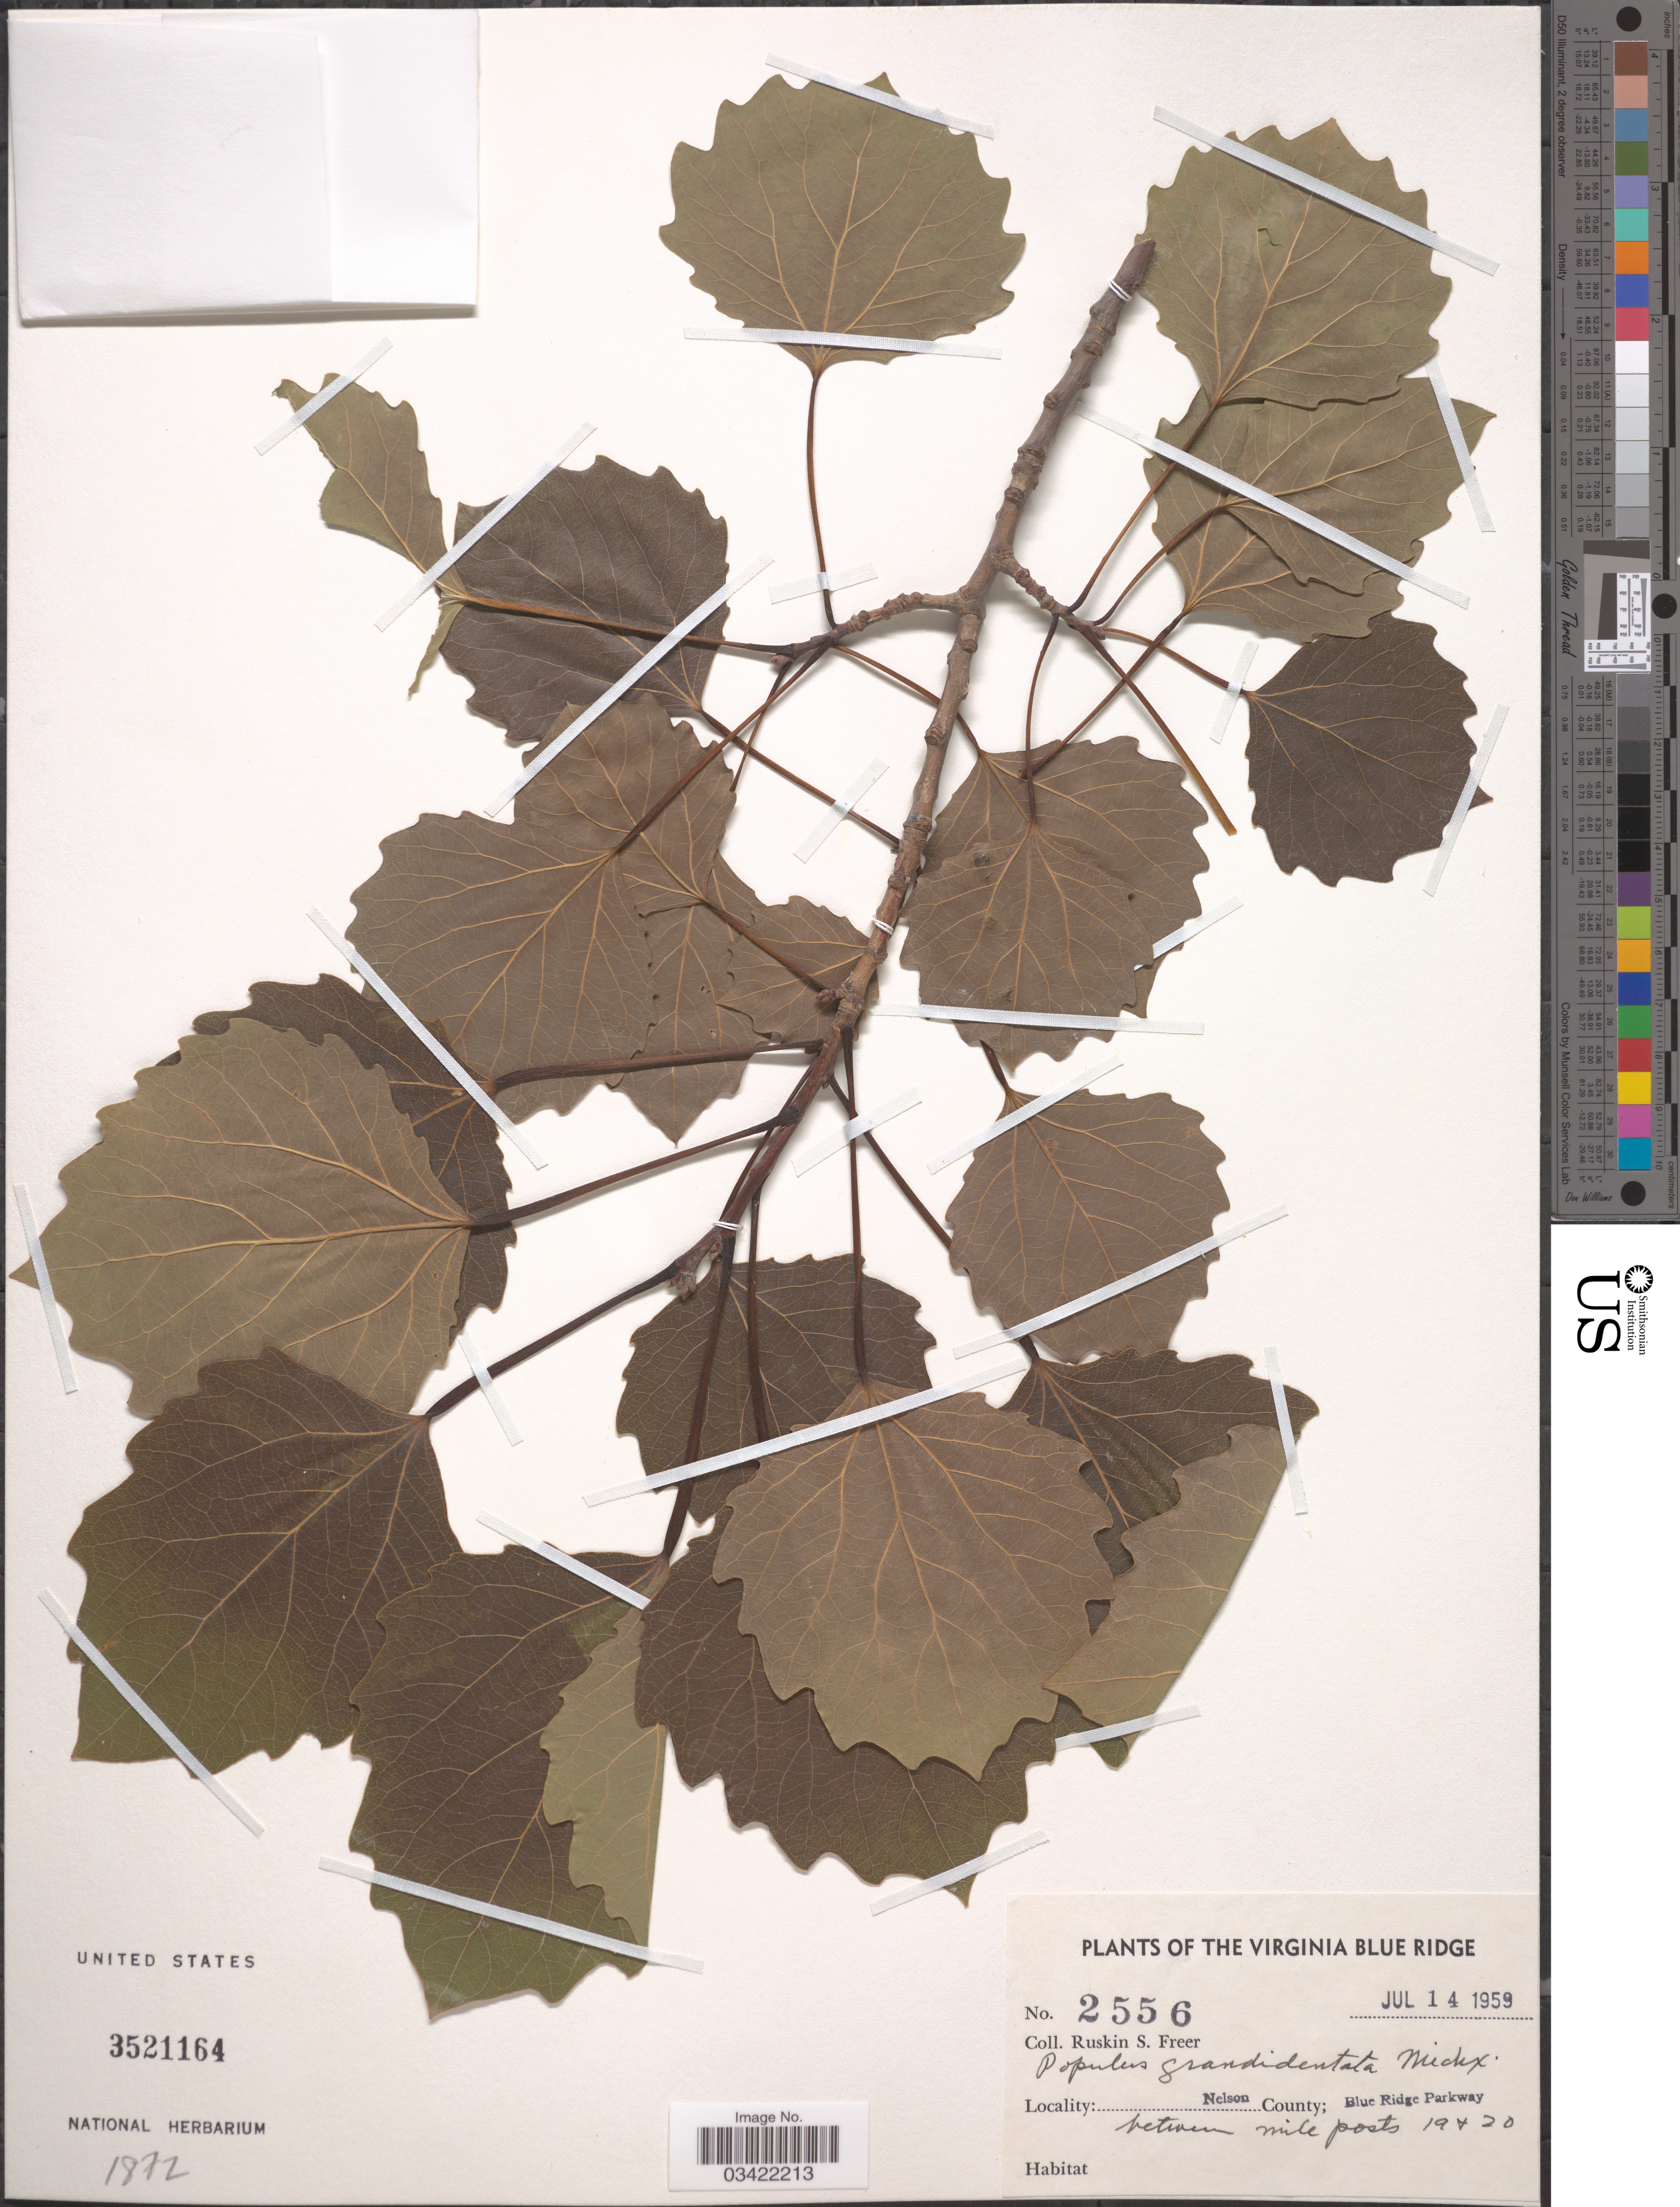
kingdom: Plantae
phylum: Tracheophyta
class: Magnoliopsida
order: Malpighiales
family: Salicaceae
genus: Populus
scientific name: Populus grandidentata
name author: Michx.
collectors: R. Freer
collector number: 2556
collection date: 1959-07-14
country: United States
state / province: Virginia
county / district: Nelson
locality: The Virginia Blue Ridge. Nelson County; Blue Ridge Parkway. Between miles posts 19 & 20.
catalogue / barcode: US 3521164